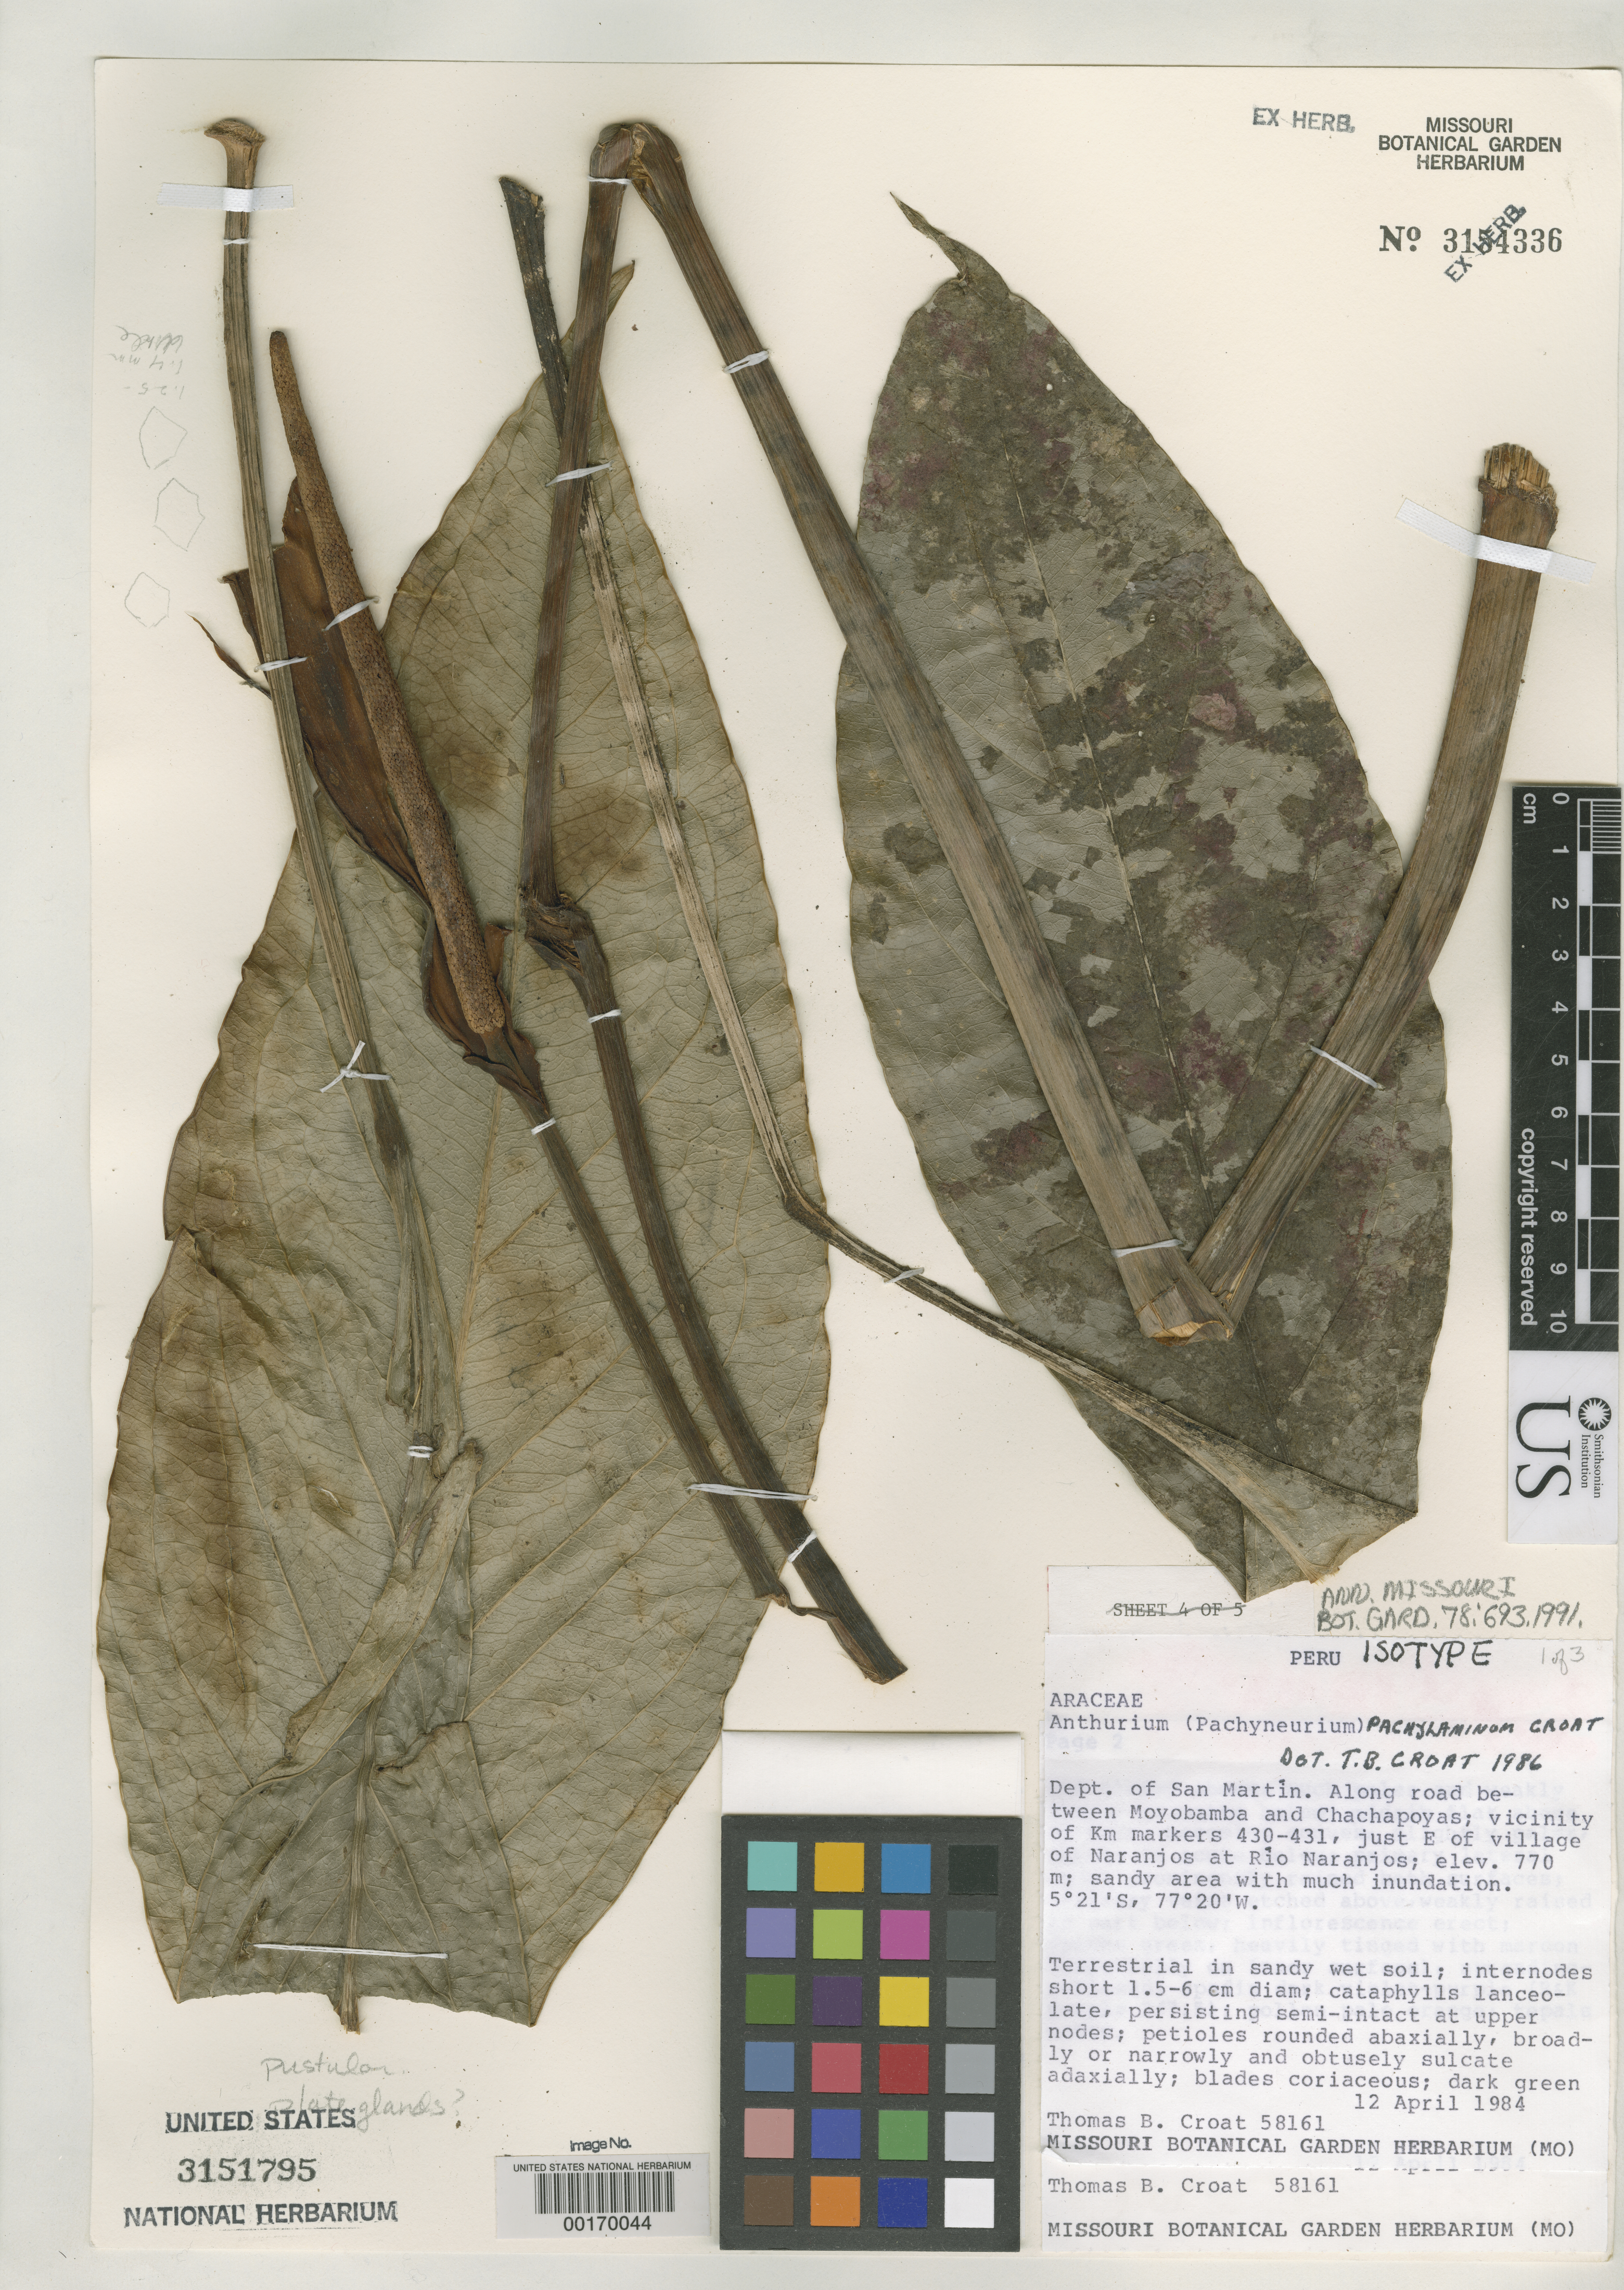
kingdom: Plantae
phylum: Tracheophyta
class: Liliopsida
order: Alismatales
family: Araceae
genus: Anthurium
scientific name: Anthurium pachylaminum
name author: Croat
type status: Isotype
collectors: T. B. Croat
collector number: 58161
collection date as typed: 12 Apr 1984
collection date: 1984-04-12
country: Peru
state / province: San Martín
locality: Along road between Moyobamba and Chachapoyas, vicinity of km markers 430-431, just E of village of Naranjos at Rio Naranjos.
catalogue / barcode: US 3151795